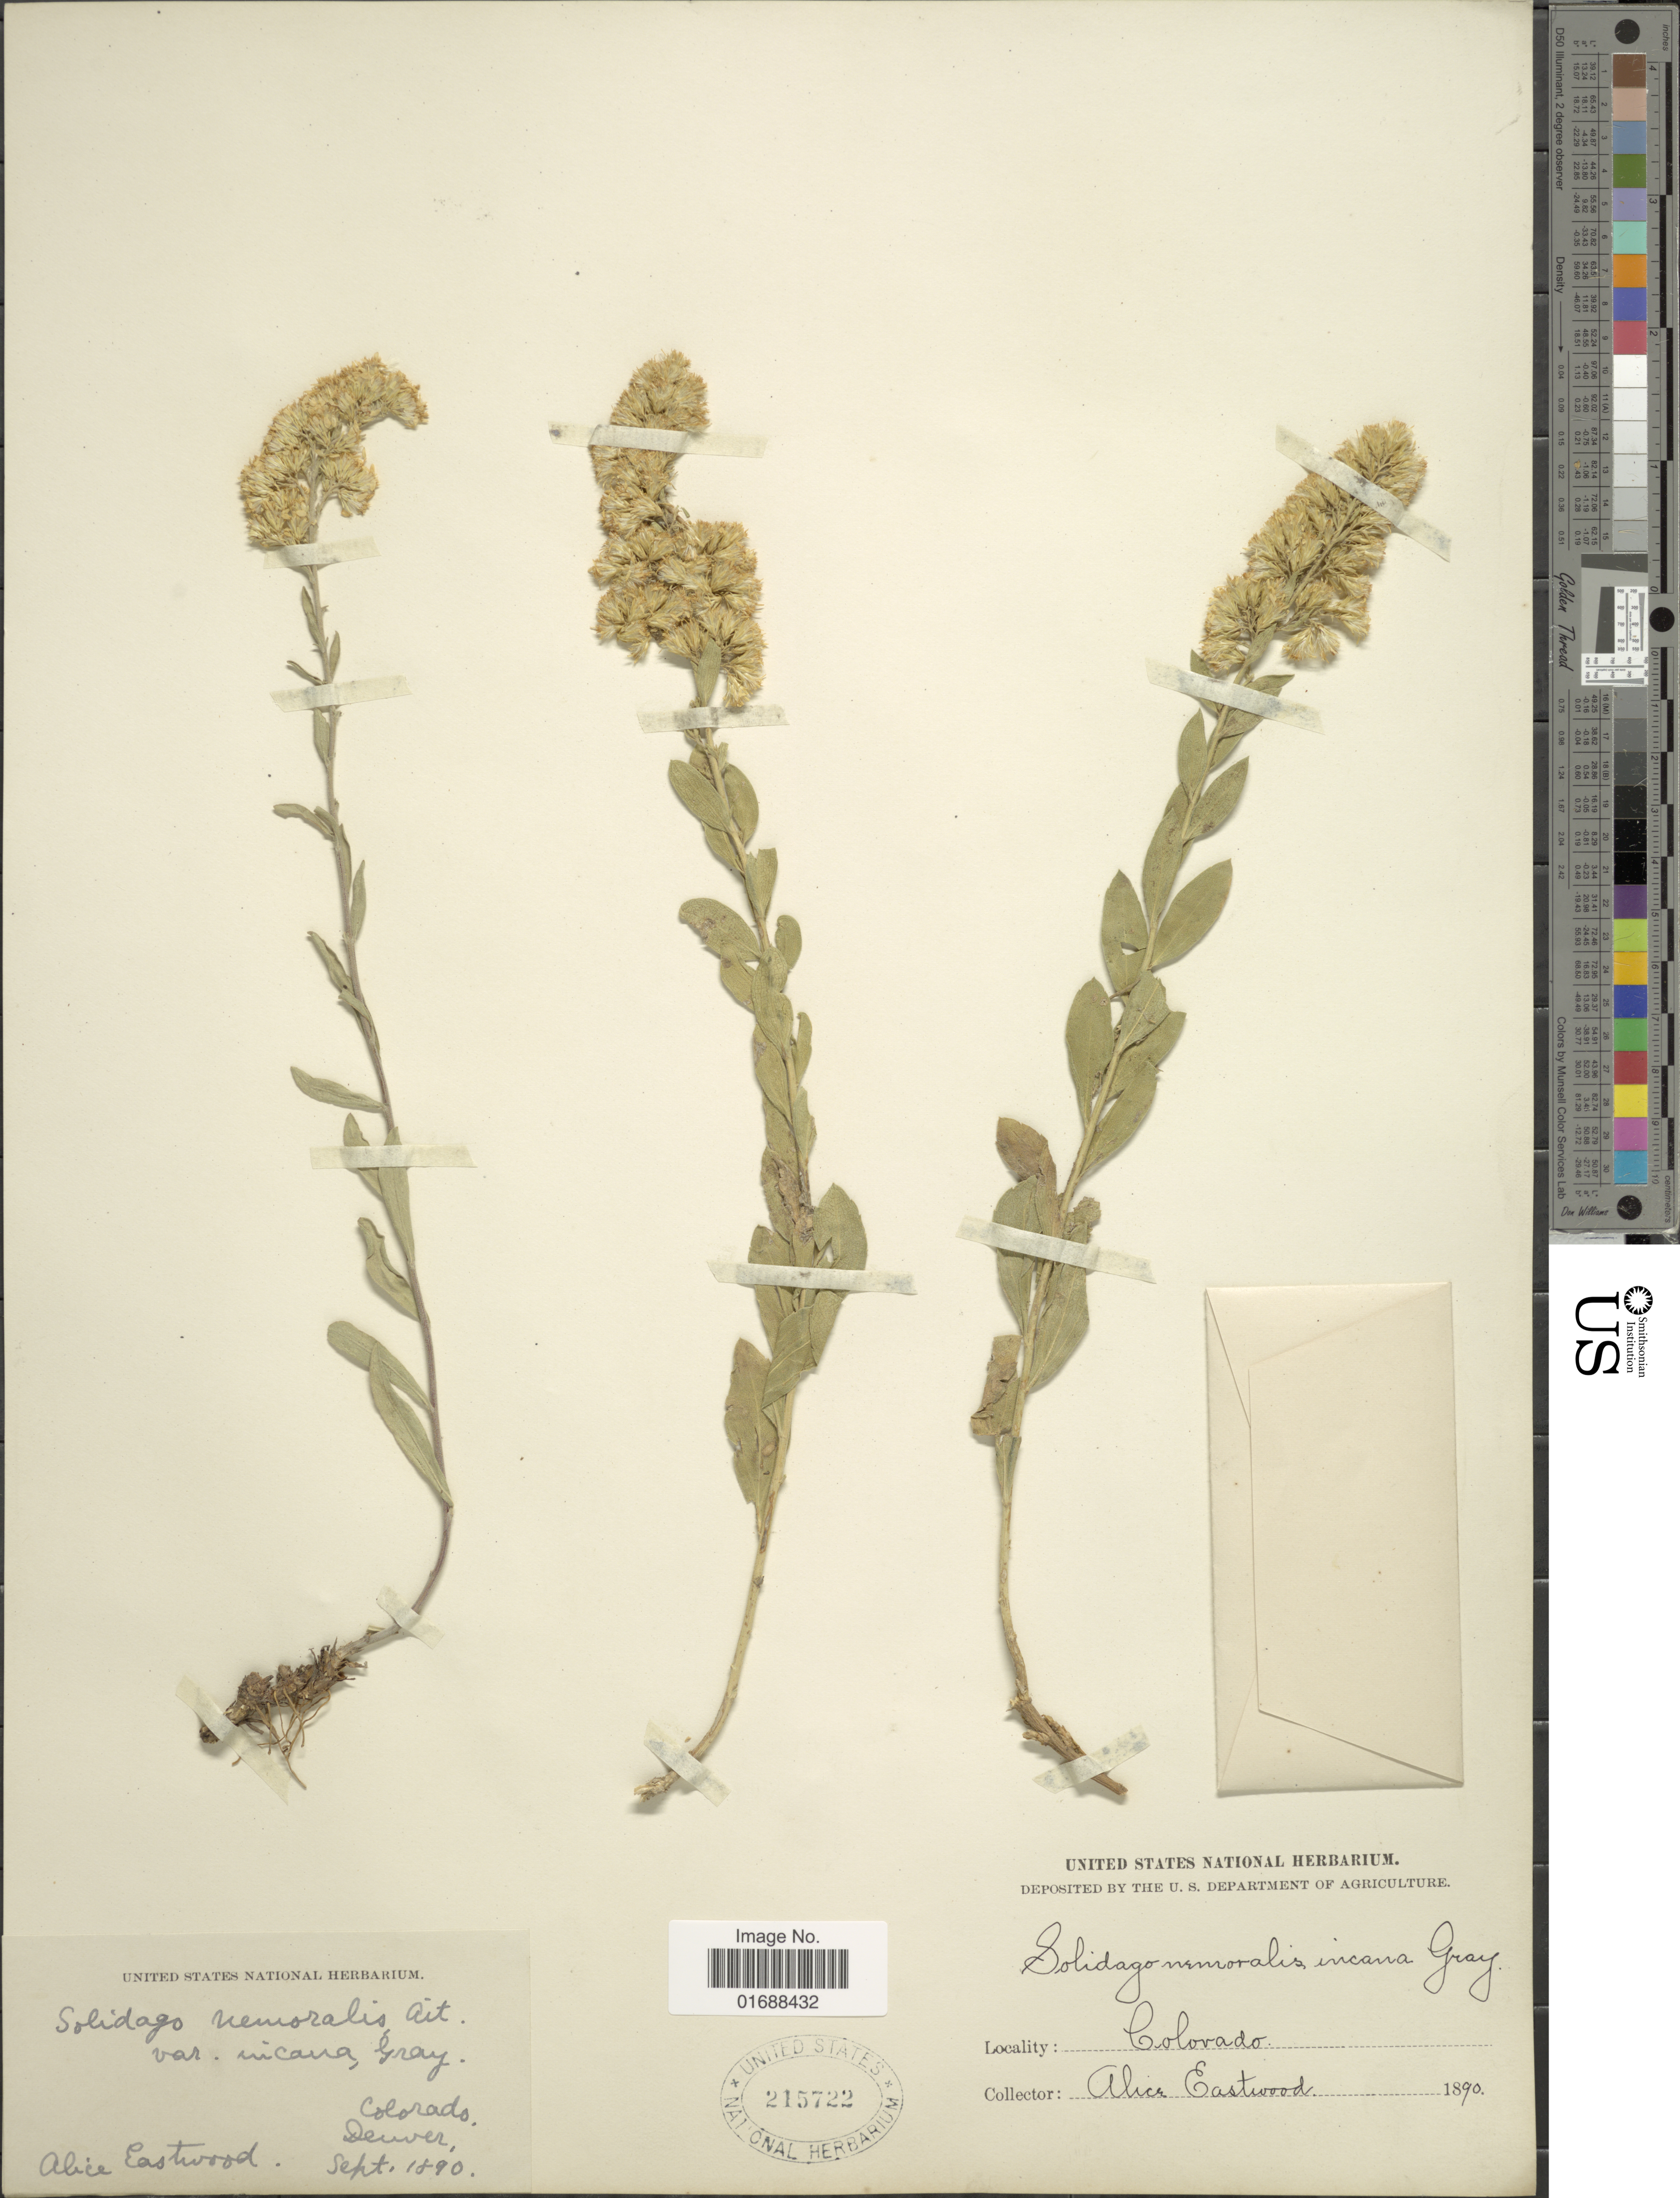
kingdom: Plantae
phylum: Tracheophyta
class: Magnoliopsida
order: Asterales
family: Asteraceae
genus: Solidago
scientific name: Solidago mollis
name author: Bartl.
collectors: A. Eastwood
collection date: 1890-09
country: United States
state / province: Colorado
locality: Denver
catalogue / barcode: US 215722